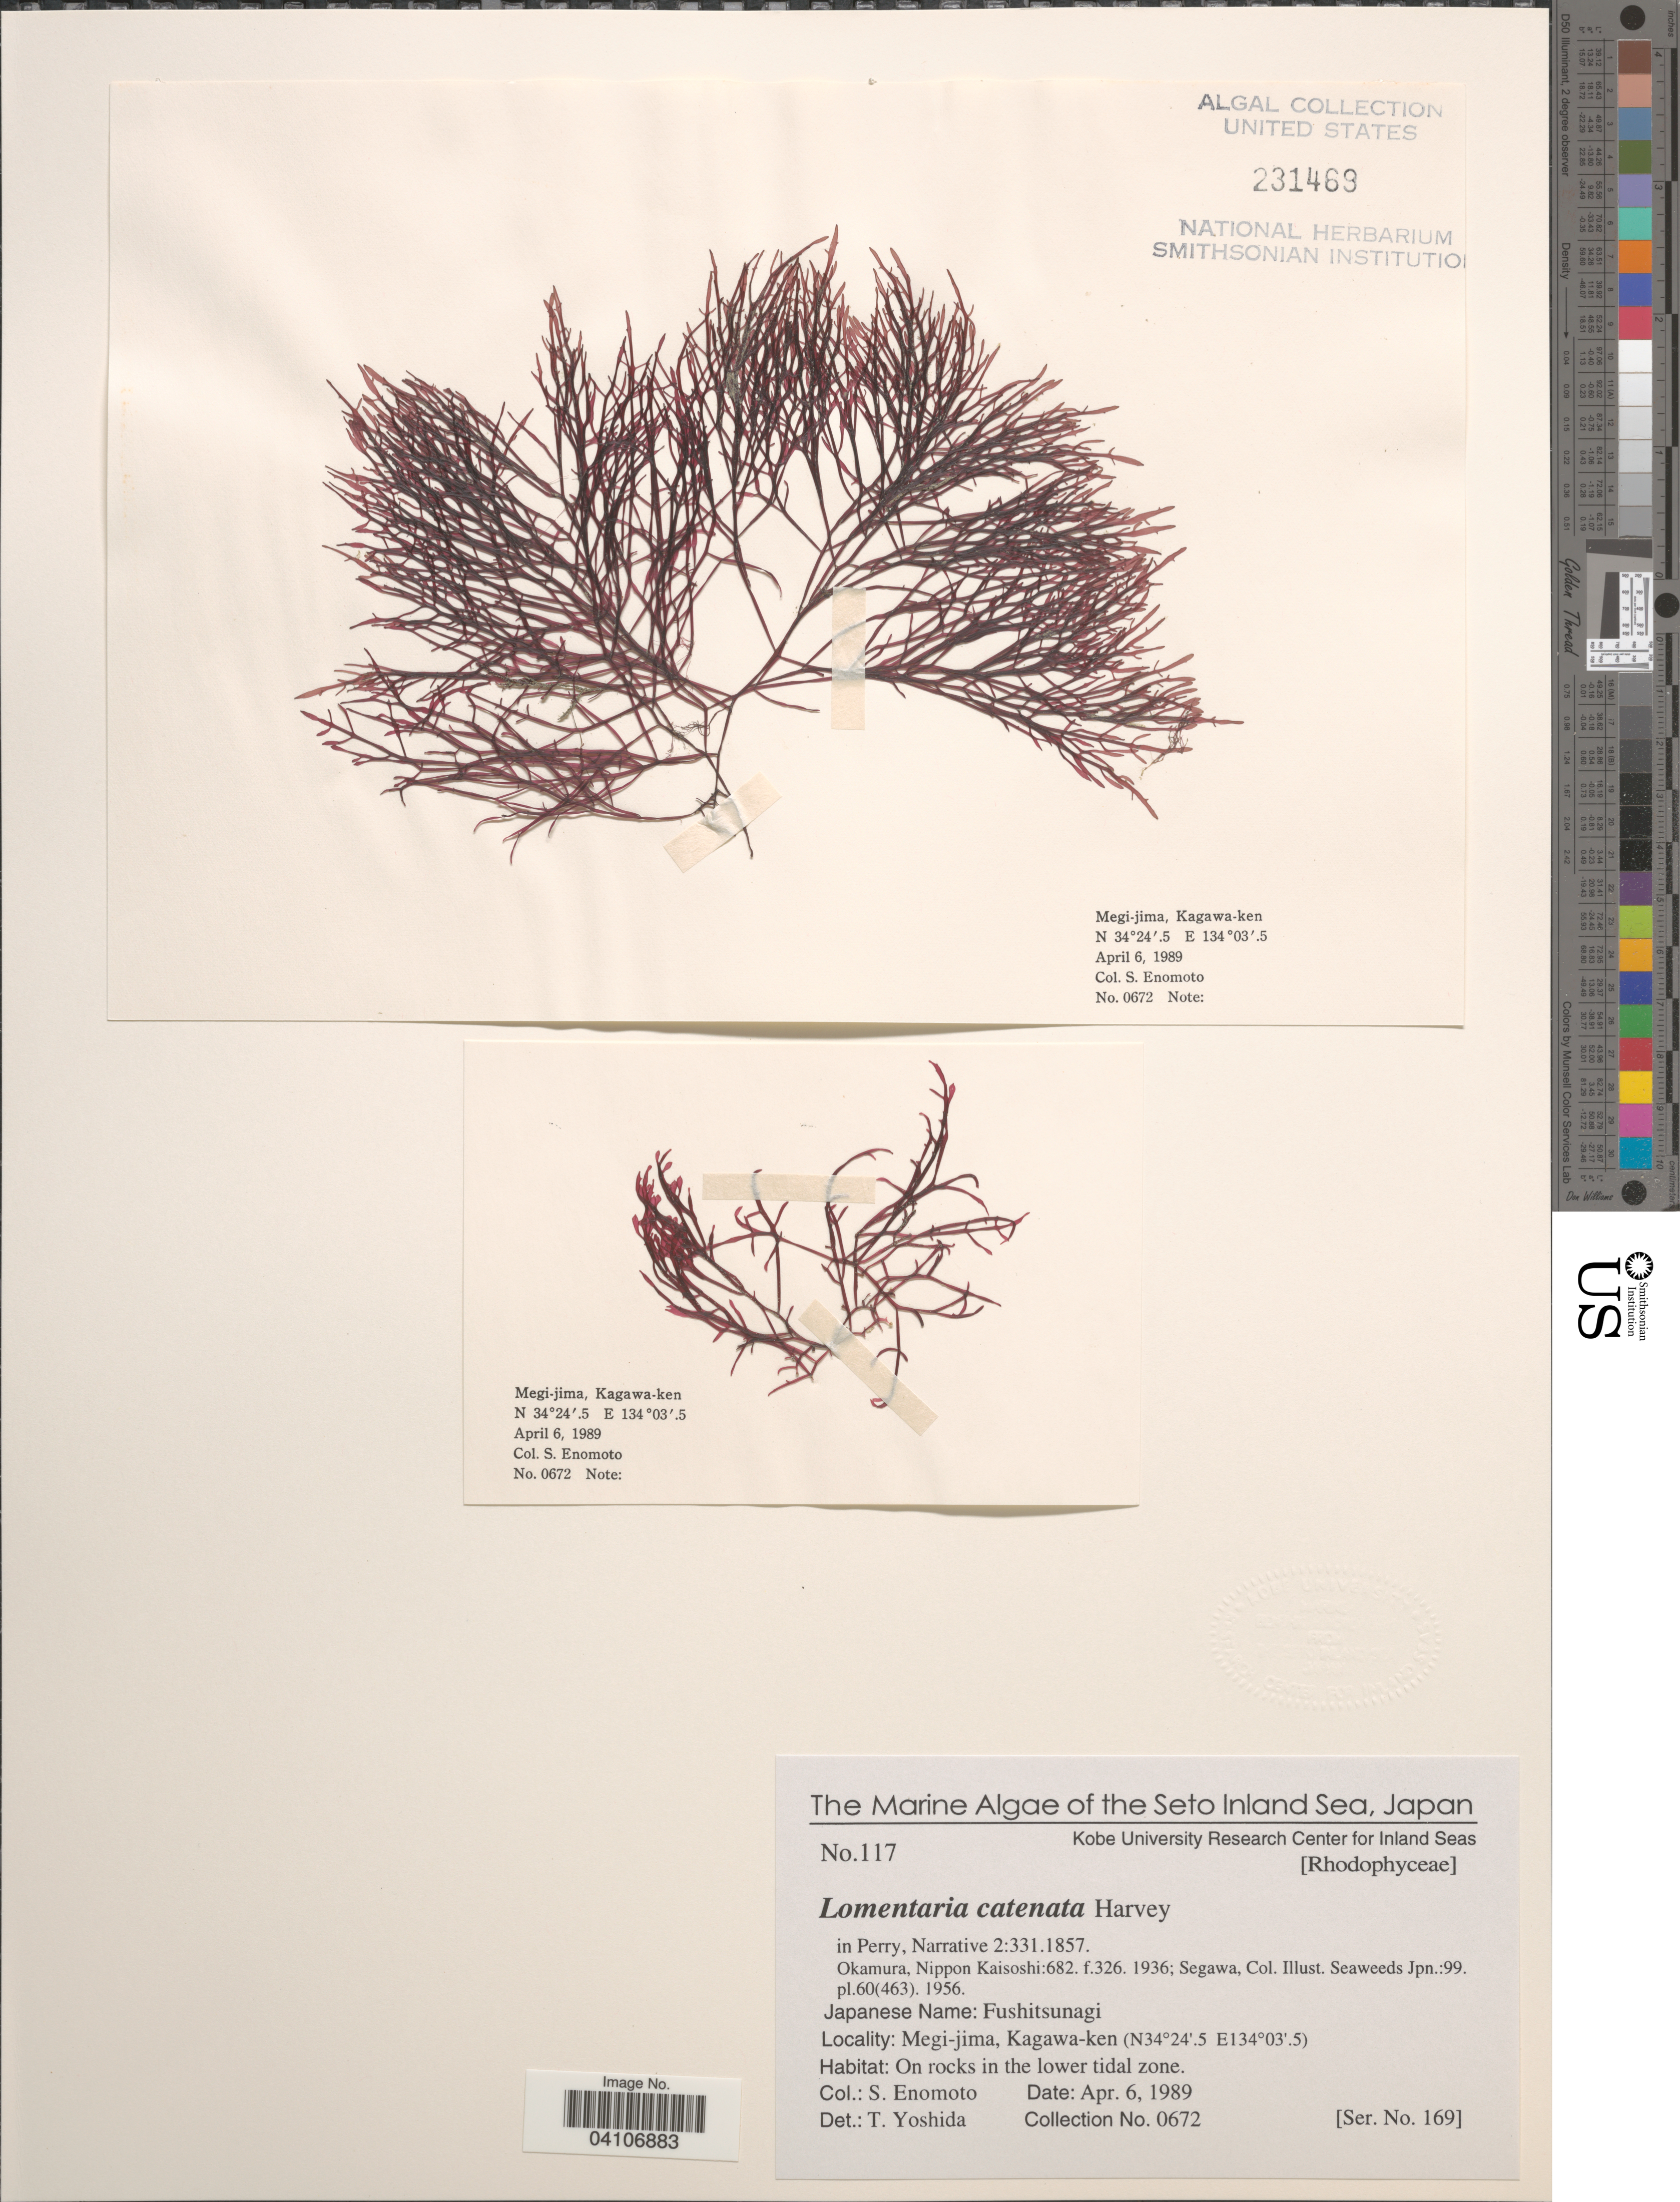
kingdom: Plantae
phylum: Rhodophyta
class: Florideophyceae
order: Rhodymeniales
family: Lomentariaceae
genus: Lomentaria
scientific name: Lomentaria catenata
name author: Harv.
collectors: S. Enomoto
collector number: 0672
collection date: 1989-04-06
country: Japan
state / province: Kagawa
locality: The Seto Inland Sea. Megi-jima, Kagawa-ken. On rocks in the lower tidal zone.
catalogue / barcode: US 231469